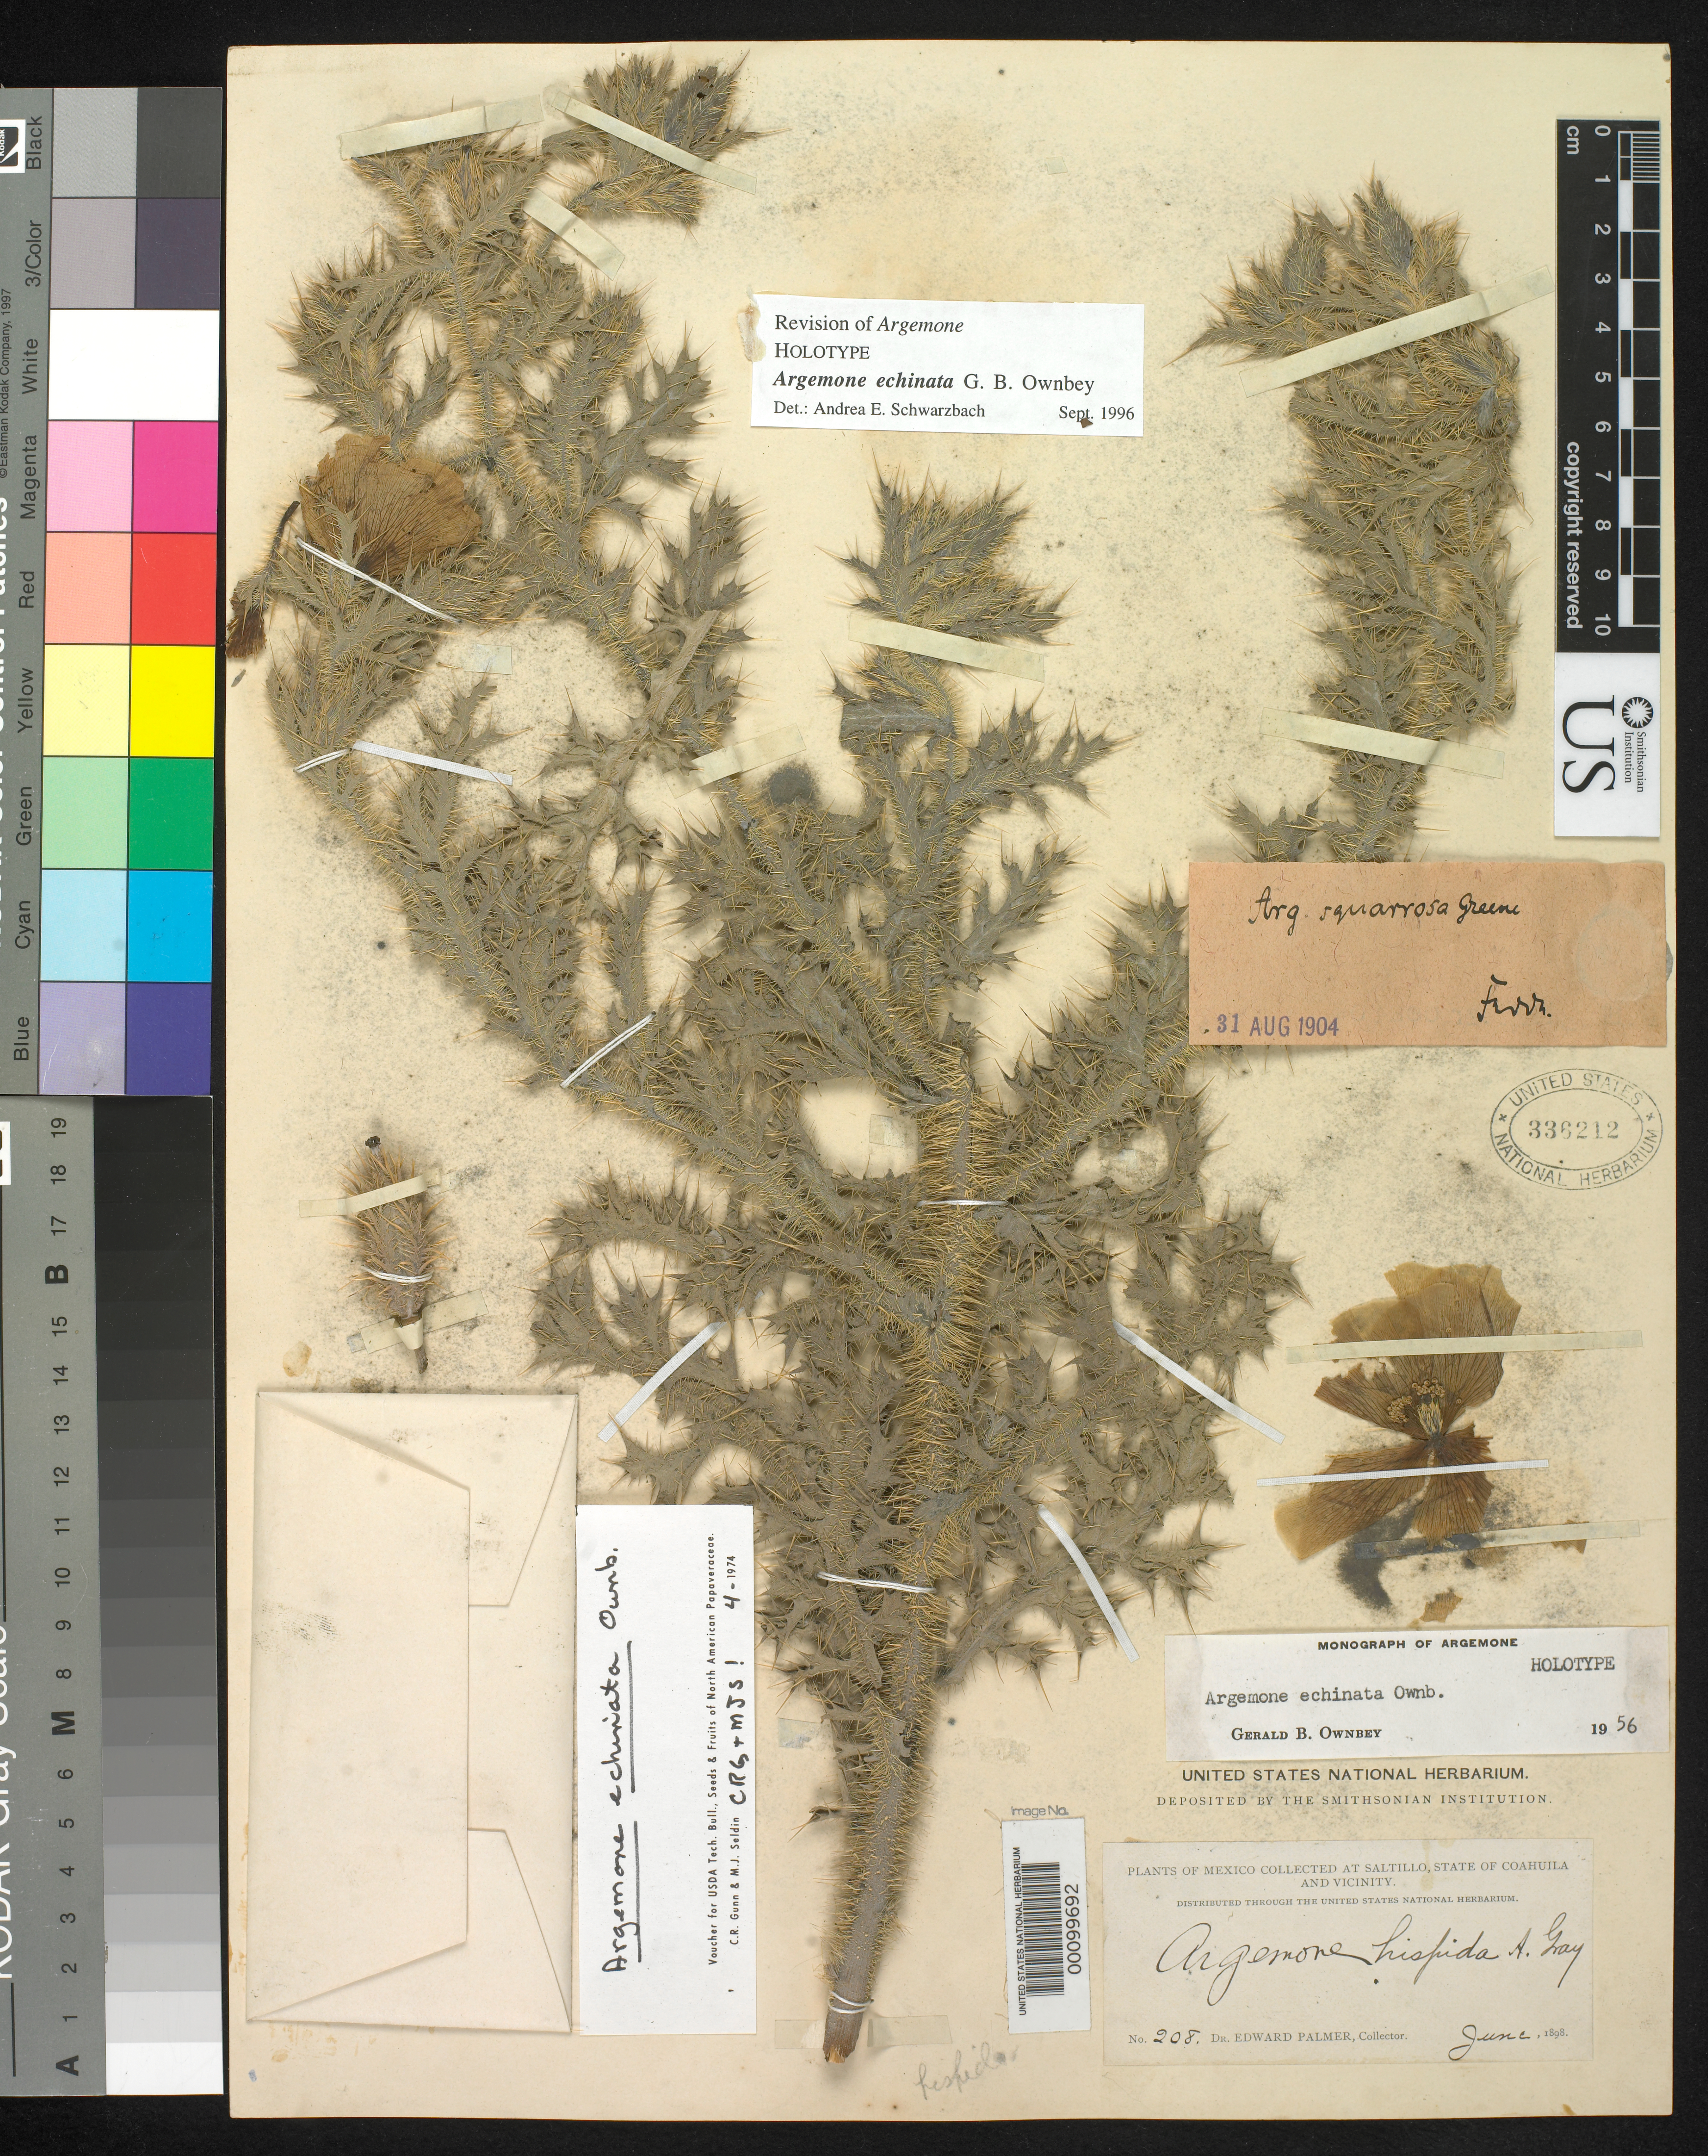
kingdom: Plantae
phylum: Tracheophyta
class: Magnoliopsida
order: Ranunculales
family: Papaveraceae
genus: Argemone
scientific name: Argemone echinata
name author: G.B. Ownbey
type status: Holotype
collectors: E. Palmer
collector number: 208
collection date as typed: Jun 1898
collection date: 1898-06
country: Mexico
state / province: Coahuila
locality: Saltillo.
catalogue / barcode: US 336212